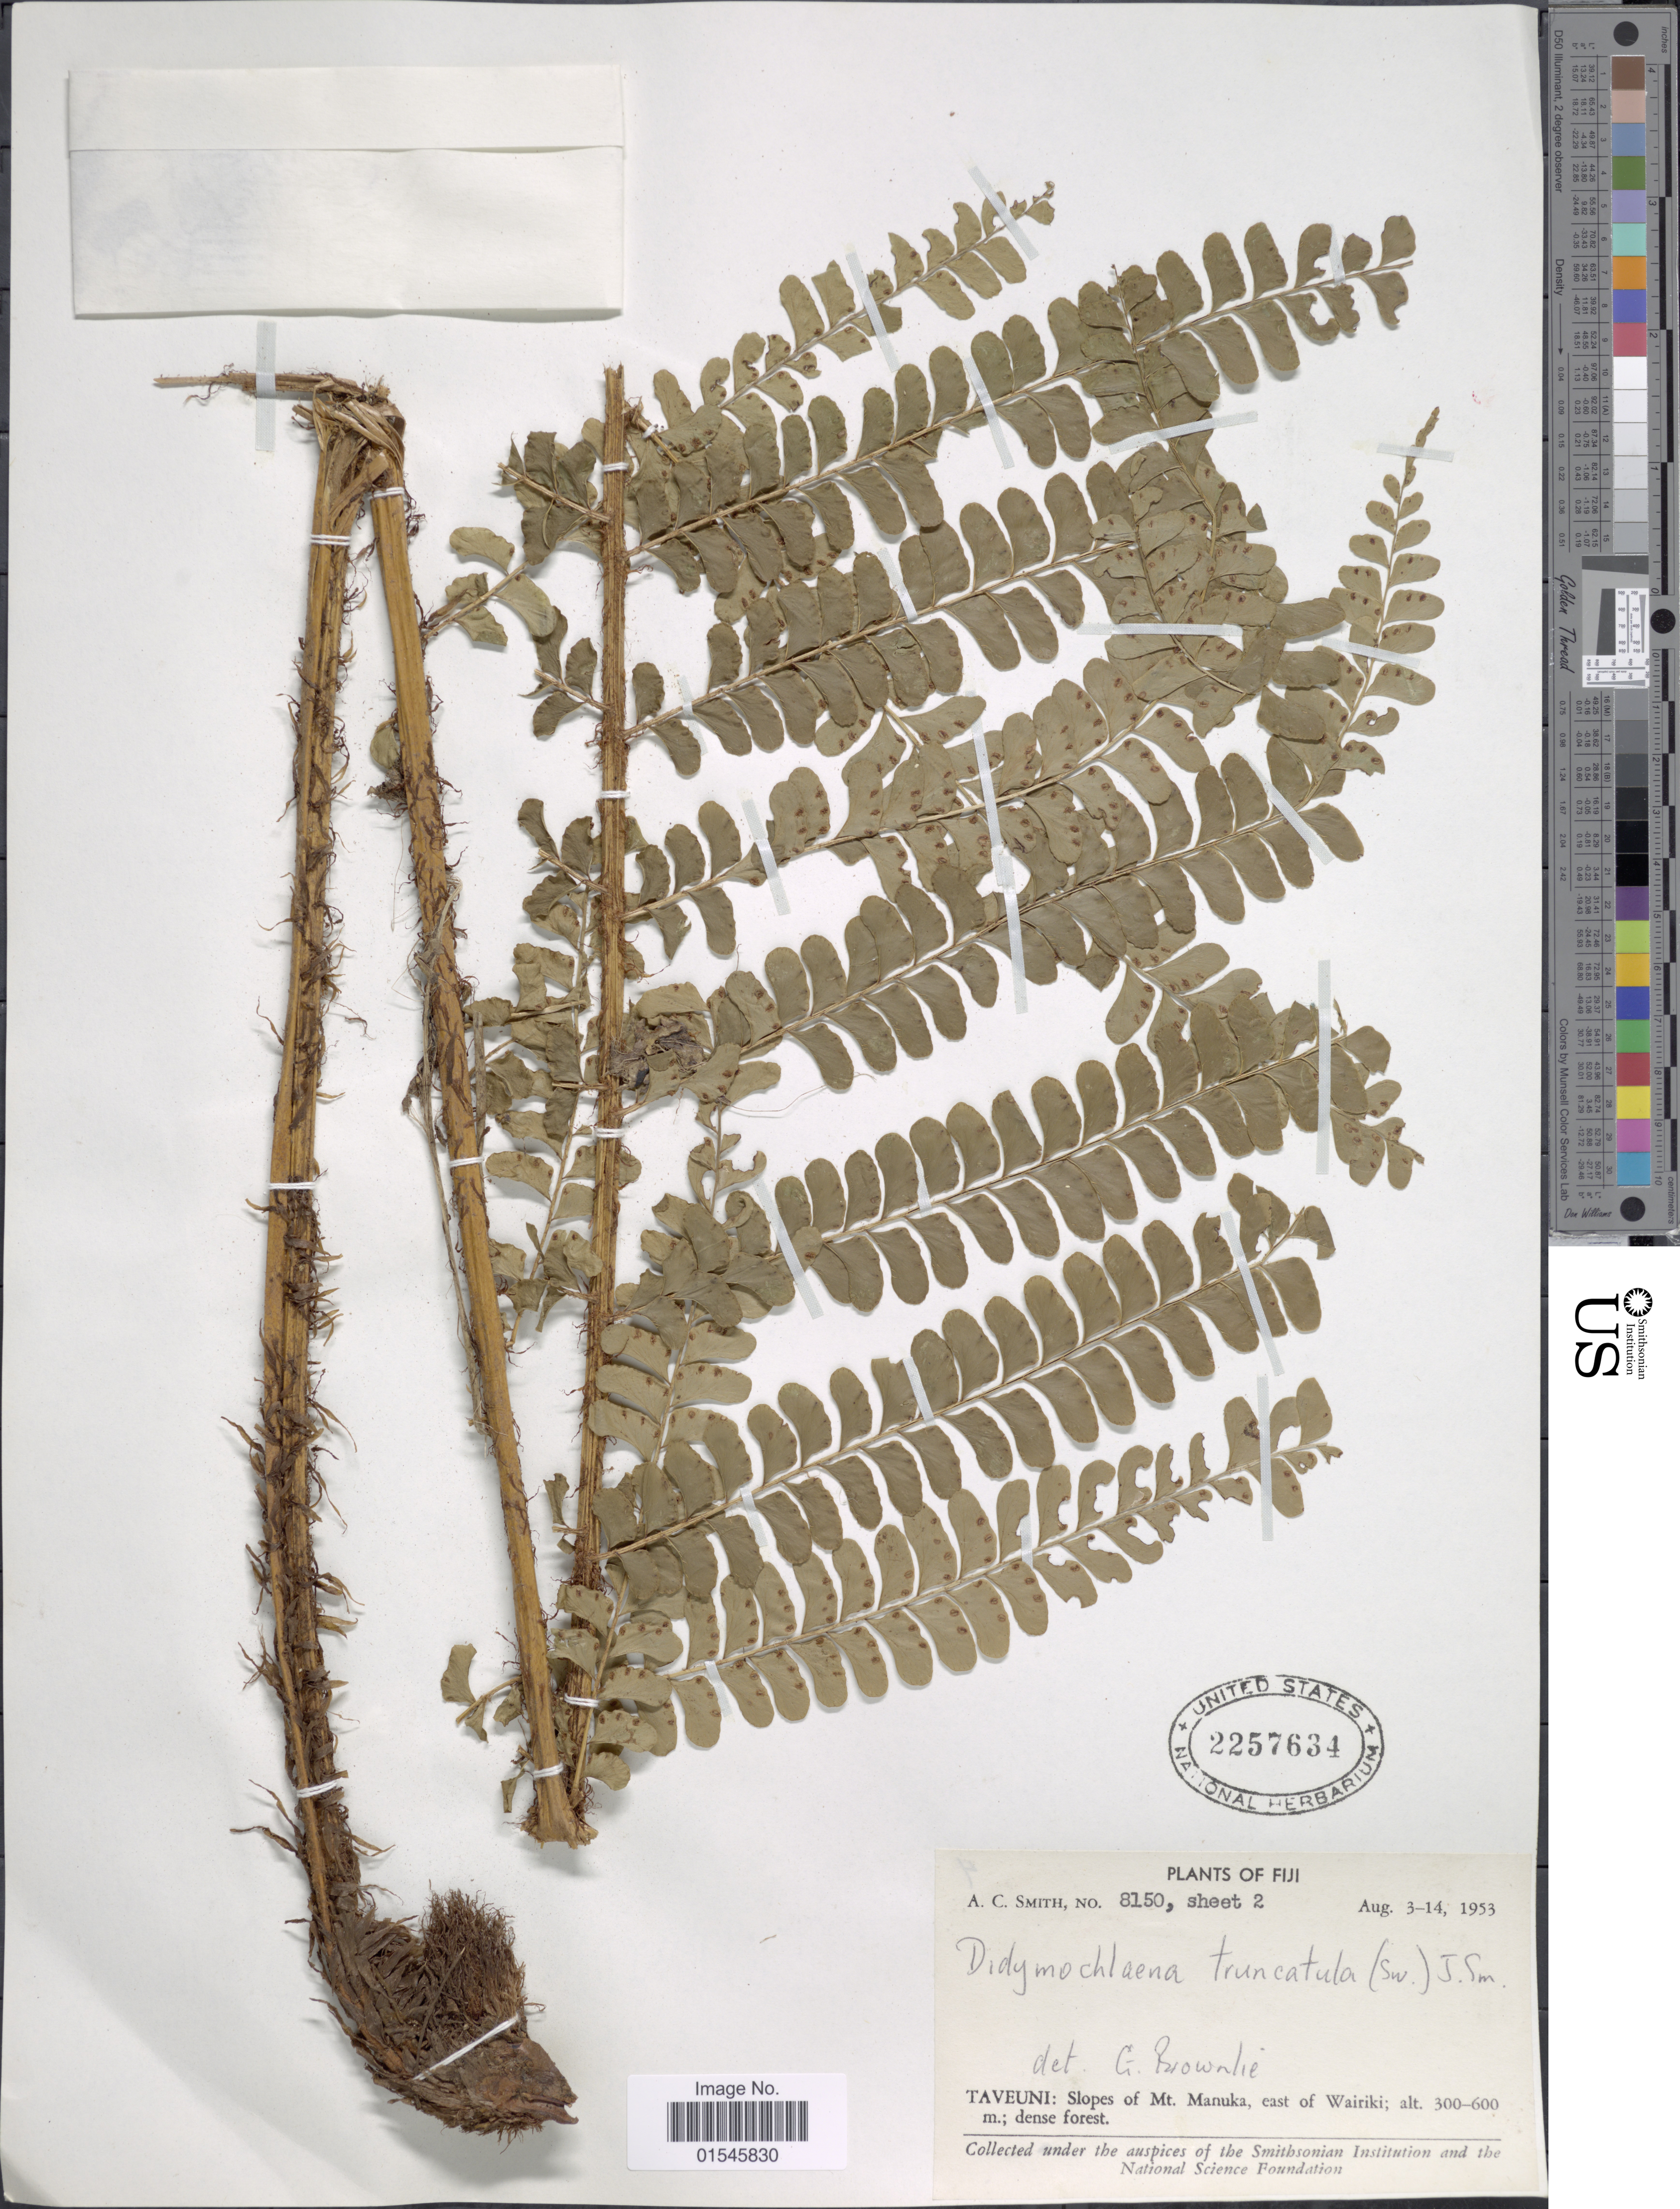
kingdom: Plantae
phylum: Tracheophyta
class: Polypodiopsida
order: Polypodiales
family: Didymochlaenaceae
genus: Didymochlaena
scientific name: Didymochlaena truncatula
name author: (Sw.) J. Sm.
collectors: A. C. Smith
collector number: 8150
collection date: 1953-08-03/1953-08-14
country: Fiji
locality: Tavaeuni: Slopes of Mt. Manuka, east of Wairiki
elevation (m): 300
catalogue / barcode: US 2257634